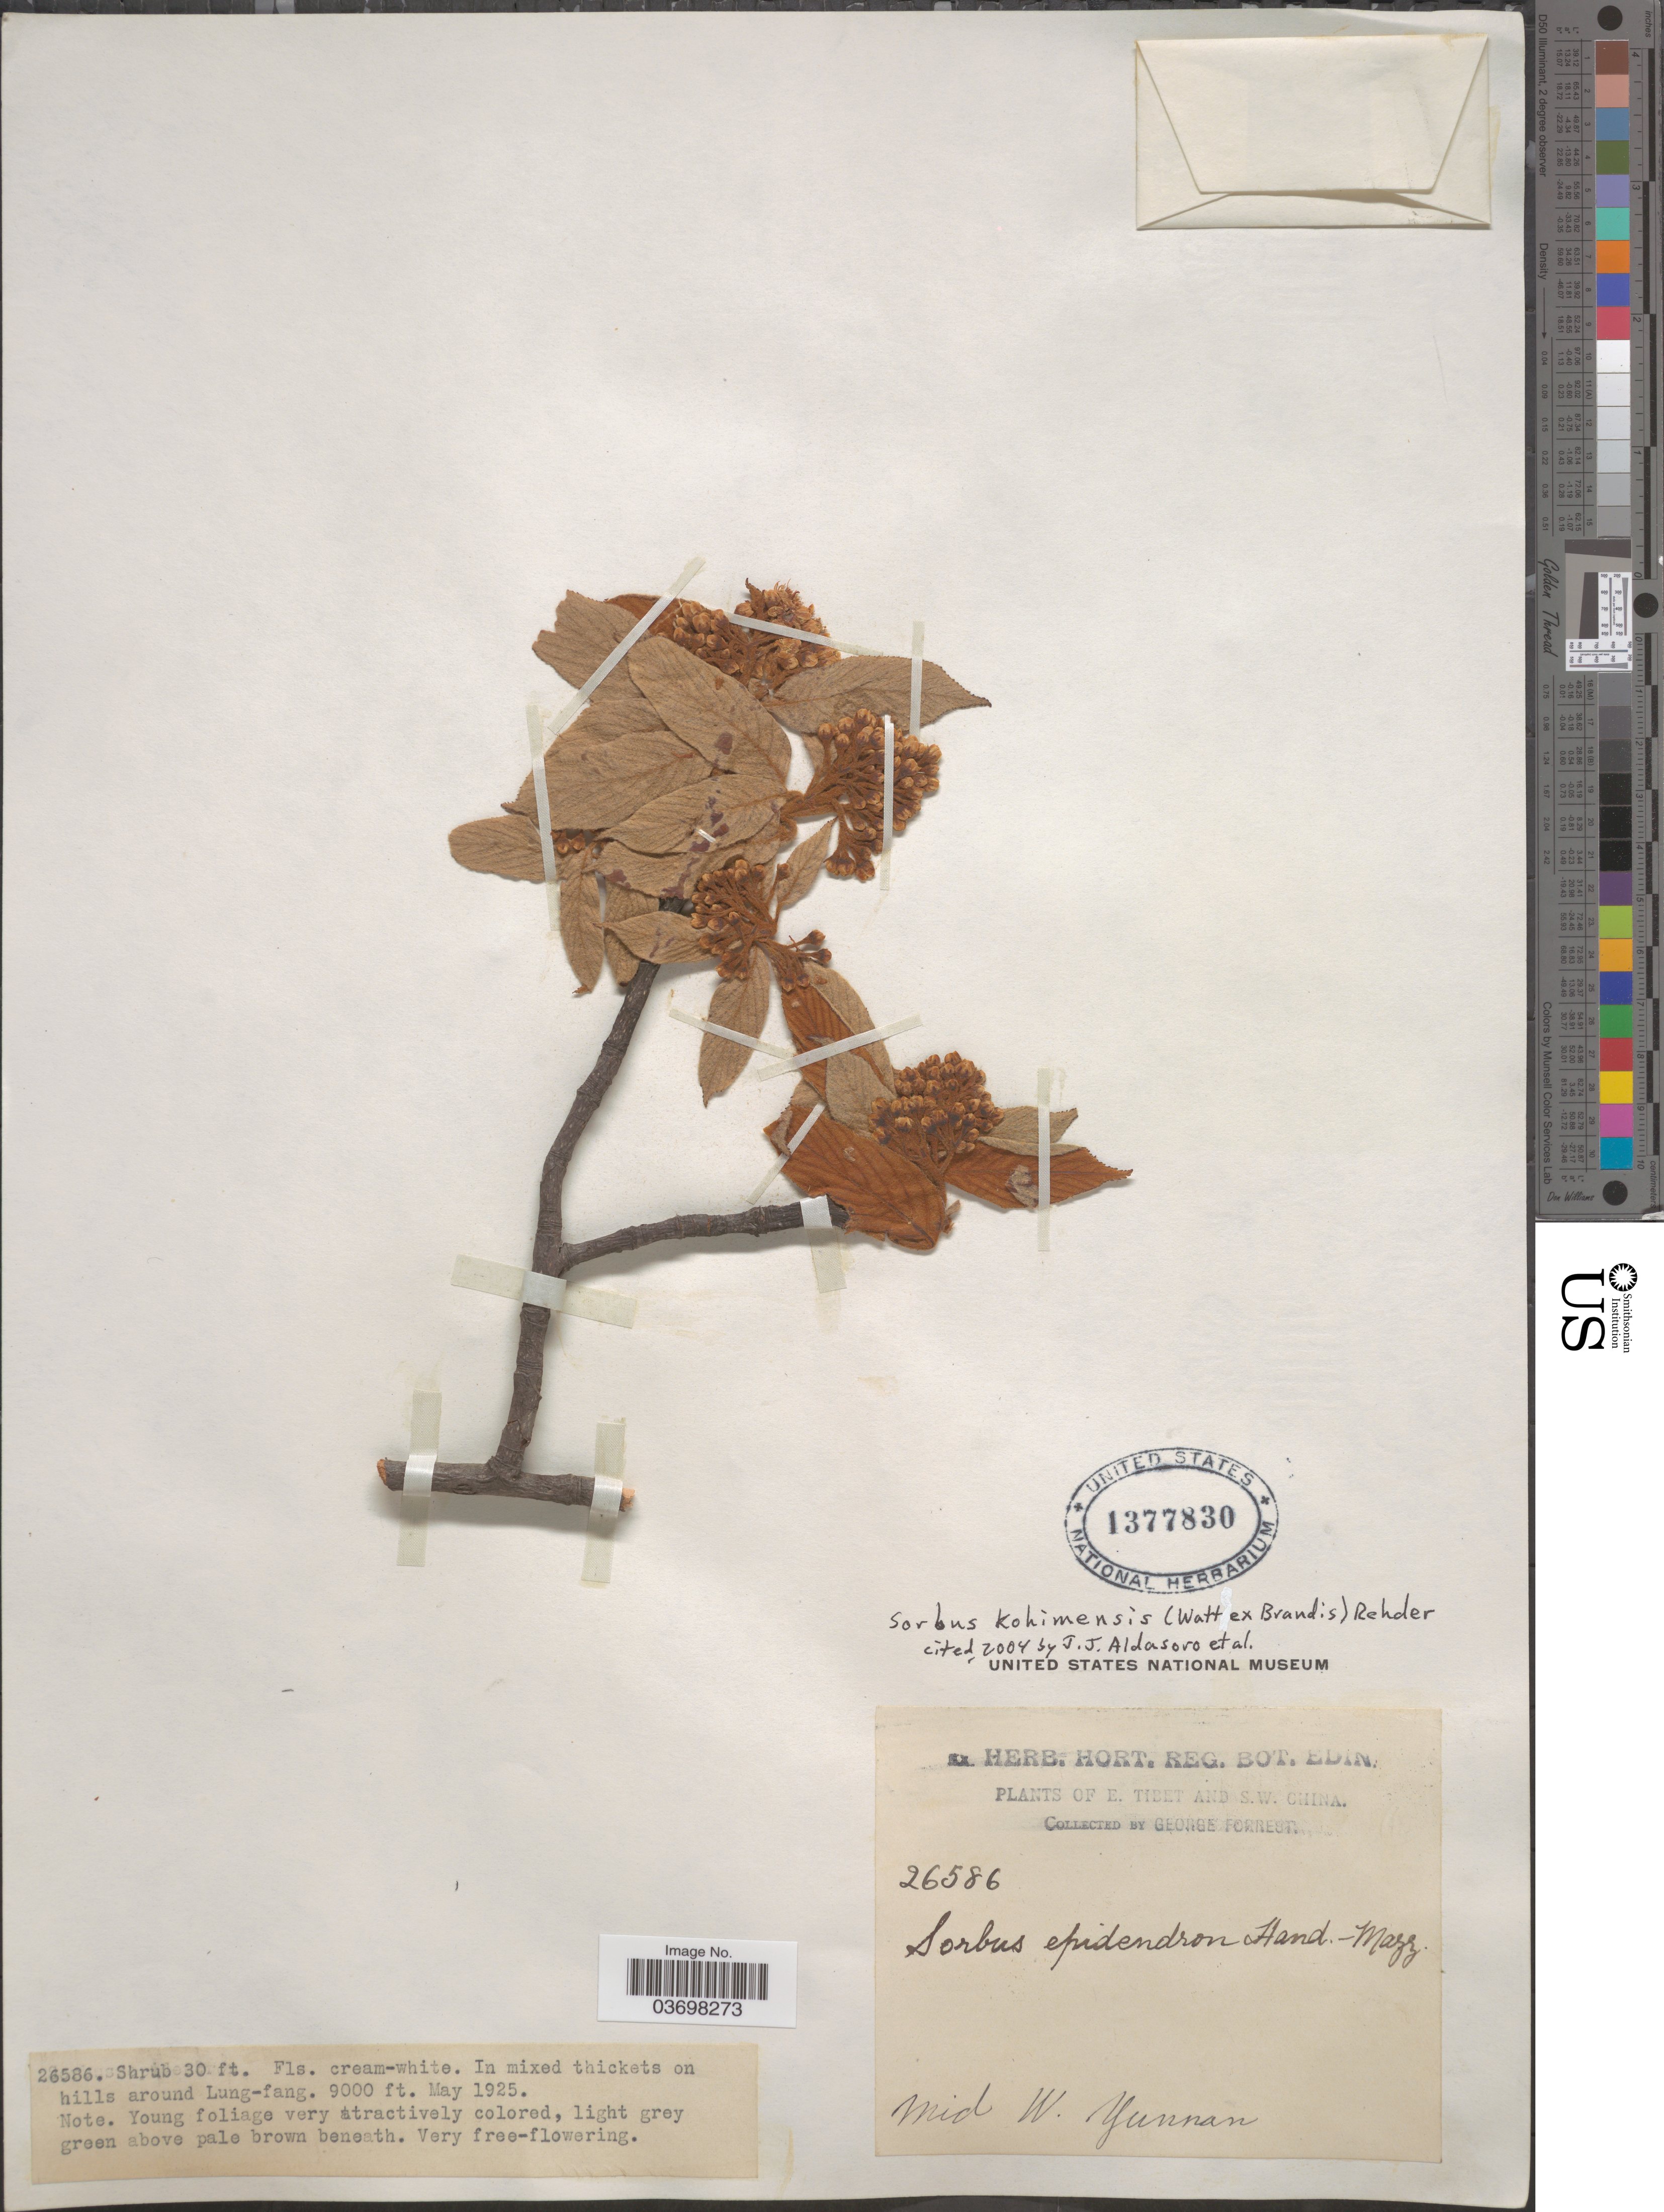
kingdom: Plantae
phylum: Tracheophyta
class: Magnoliopsida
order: Rosales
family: Rosaceae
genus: Sorbus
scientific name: Sorbus kohimensis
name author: (Watt ex Brandis) Rehder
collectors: G. Forrest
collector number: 26586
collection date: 1925-05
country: China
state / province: Yunnan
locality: S.W. China. Mid W. Yunnan. In mixed thickets on hills aroung Lung-fang.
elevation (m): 2743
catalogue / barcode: US 1377830